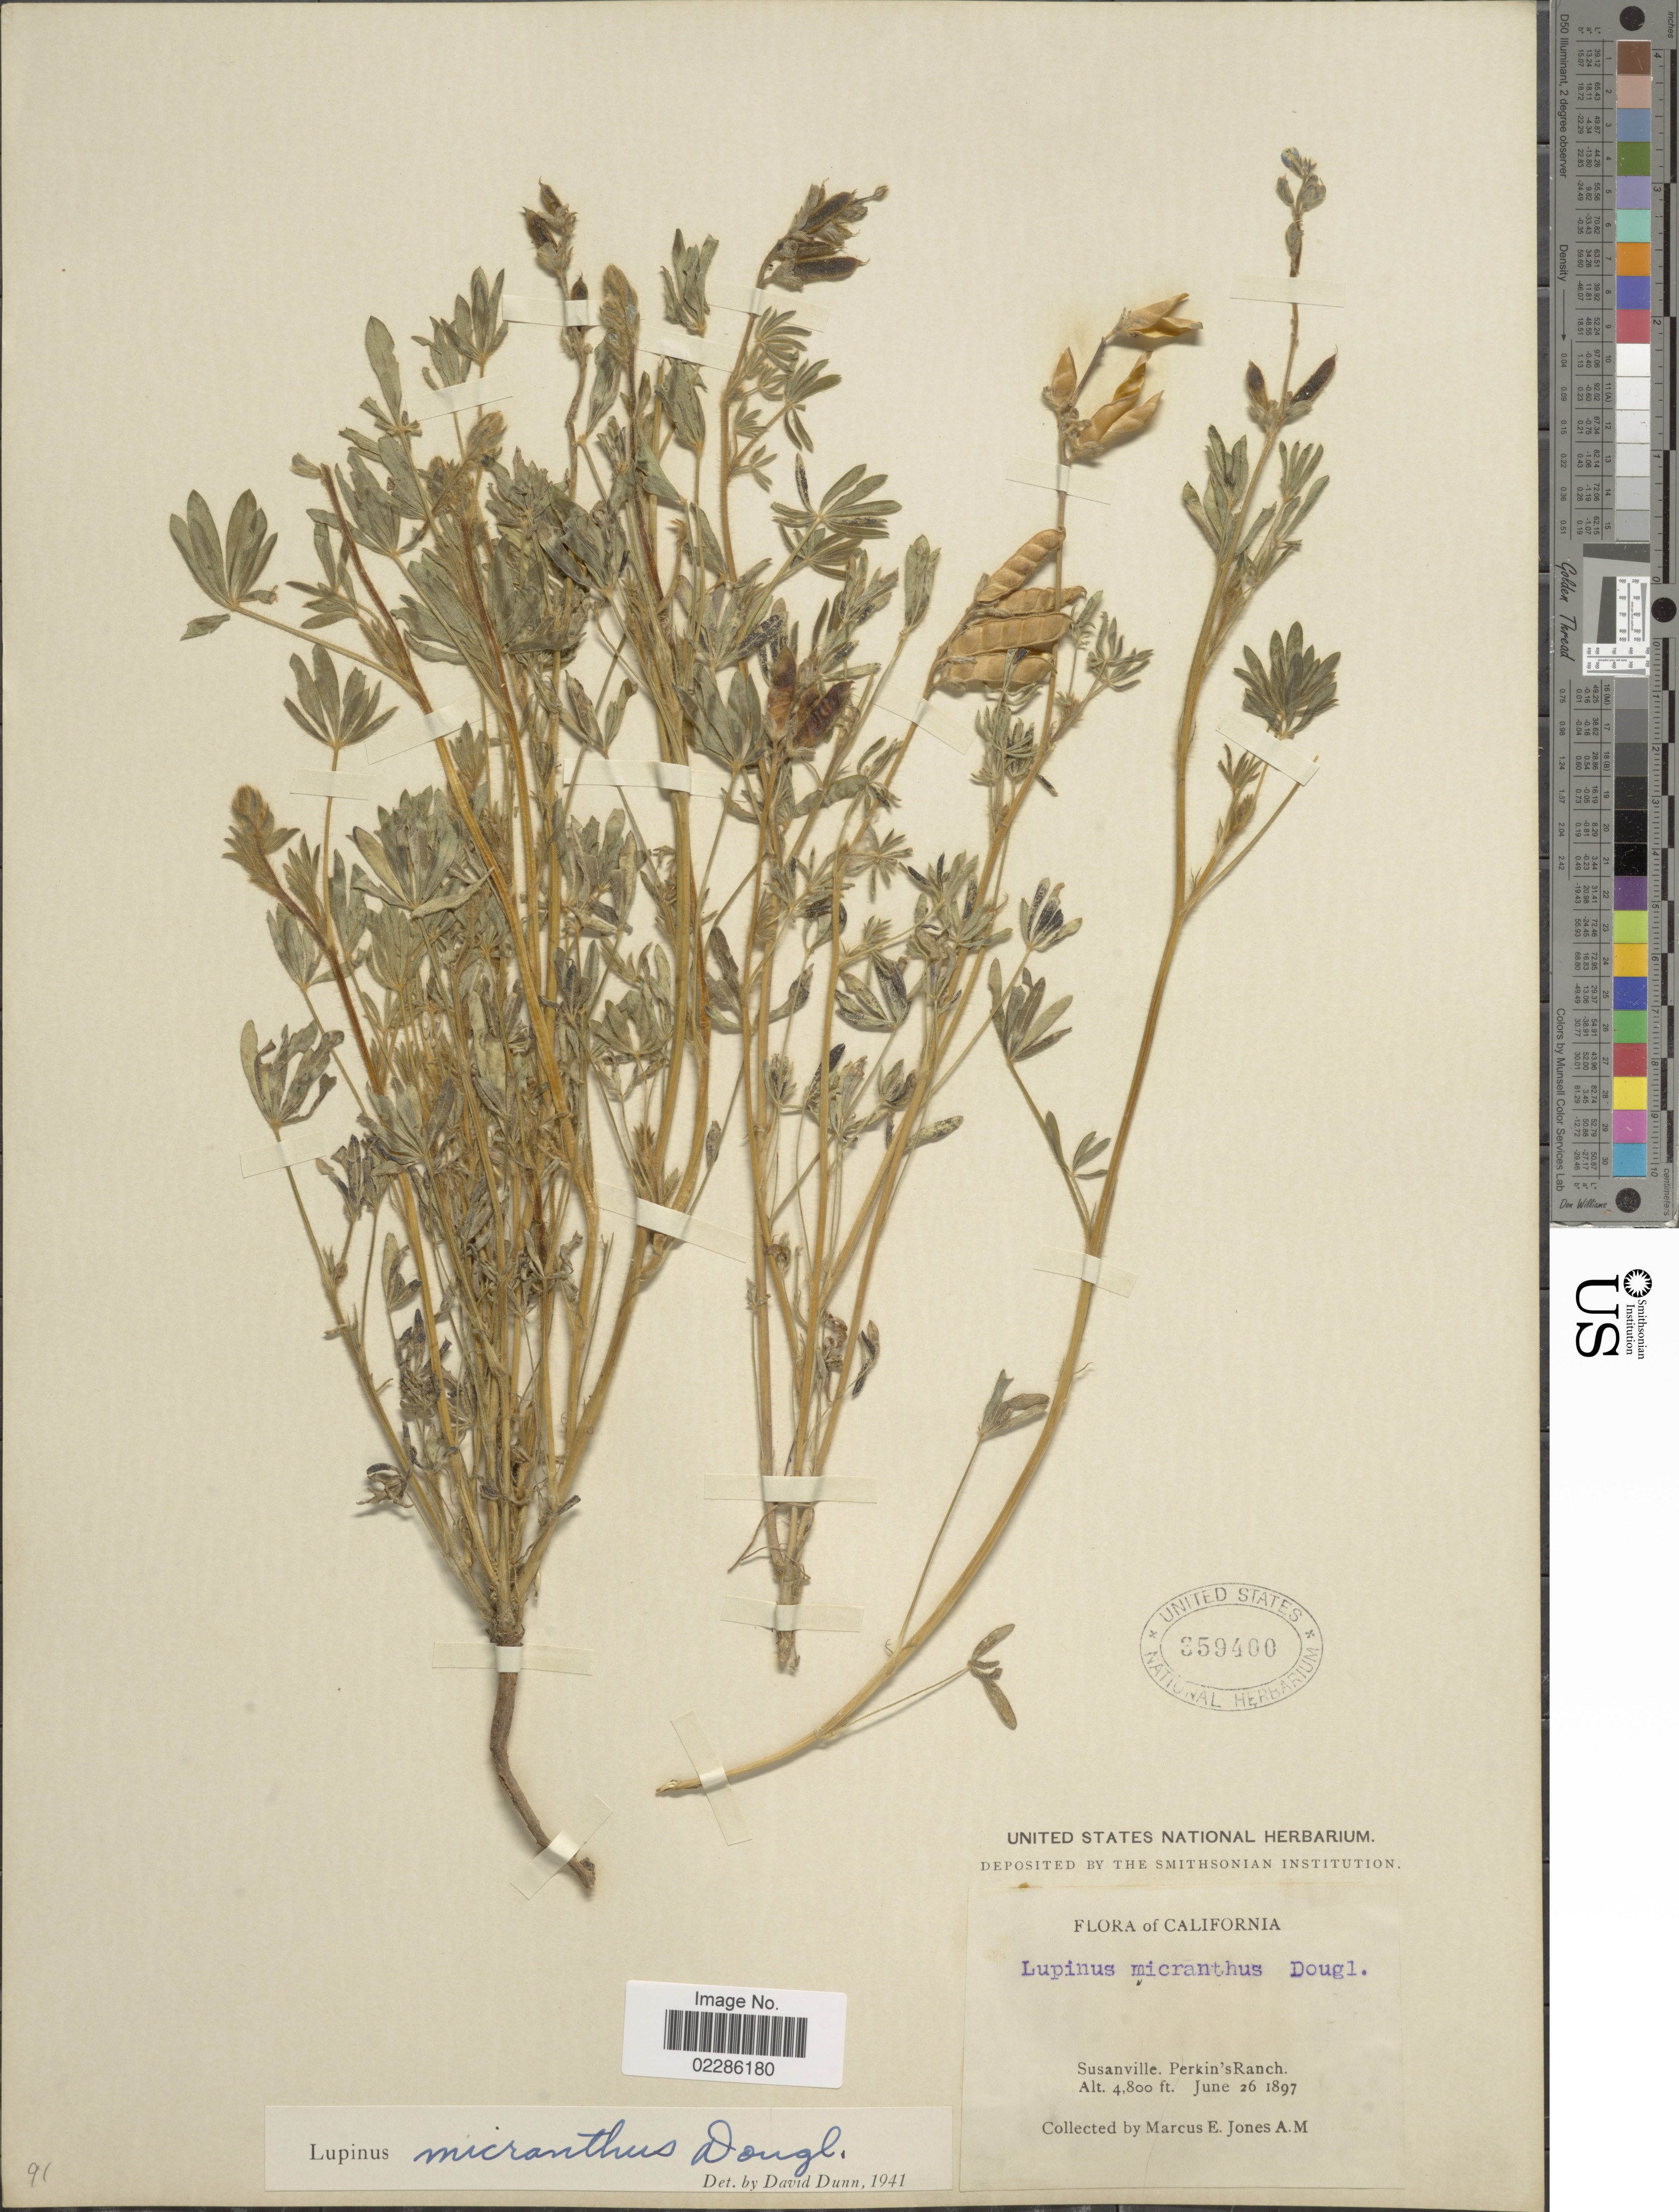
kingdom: Plantae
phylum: Tracheophyta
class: Magnoliopsida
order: Fabales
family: Fabaceae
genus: Lupinus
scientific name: Lupinus micranthus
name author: Douglas ex Lindl.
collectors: M. E. Jones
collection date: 1897-06-26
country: United States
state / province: California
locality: Susanville. Perkin's Ranch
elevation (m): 1463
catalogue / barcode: US 359400